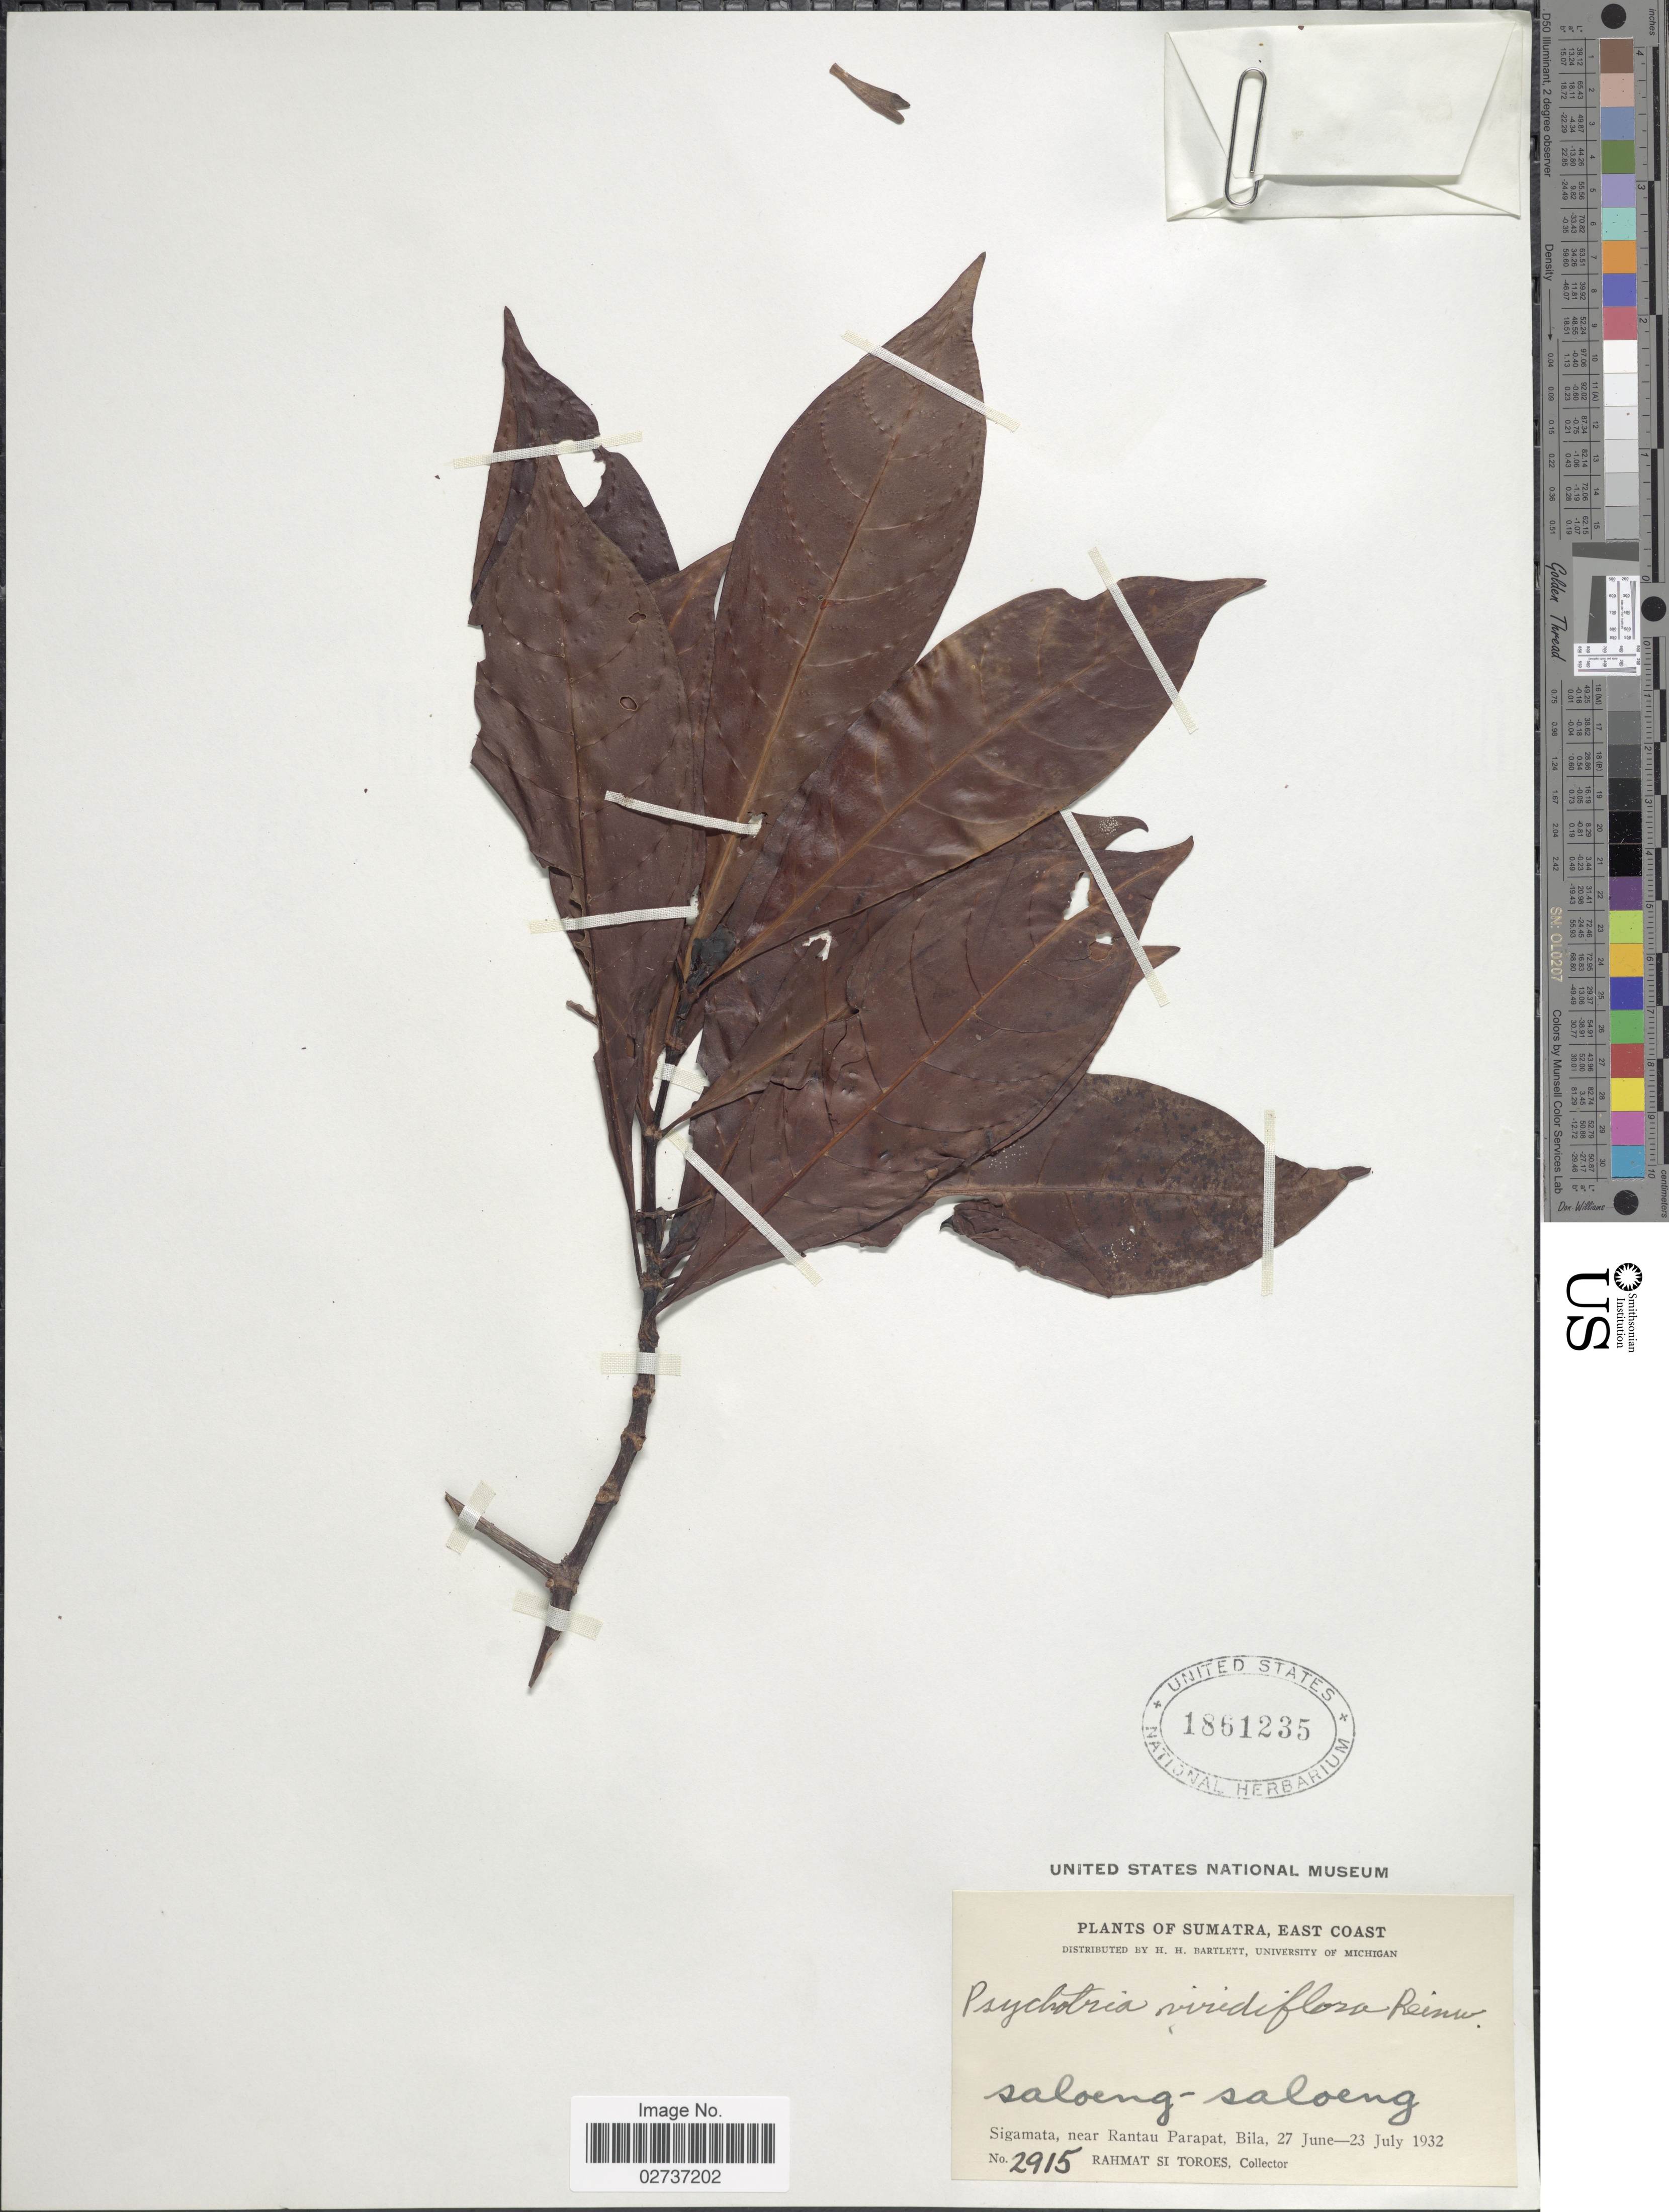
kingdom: Plantae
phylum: Tracheophyta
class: Magnoliopsida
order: Gentianales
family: Rubiaceae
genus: Psychotria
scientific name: Psychotria viridiflora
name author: Reinw. ex Blume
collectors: Rahmat Si Boeea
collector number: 2915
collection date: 1932-06-27/1932-07-23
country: Indonesia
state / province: Sumatra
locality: East Coast, Sigamata, near Rantau Parapat, Bila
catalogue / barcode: US 1861235